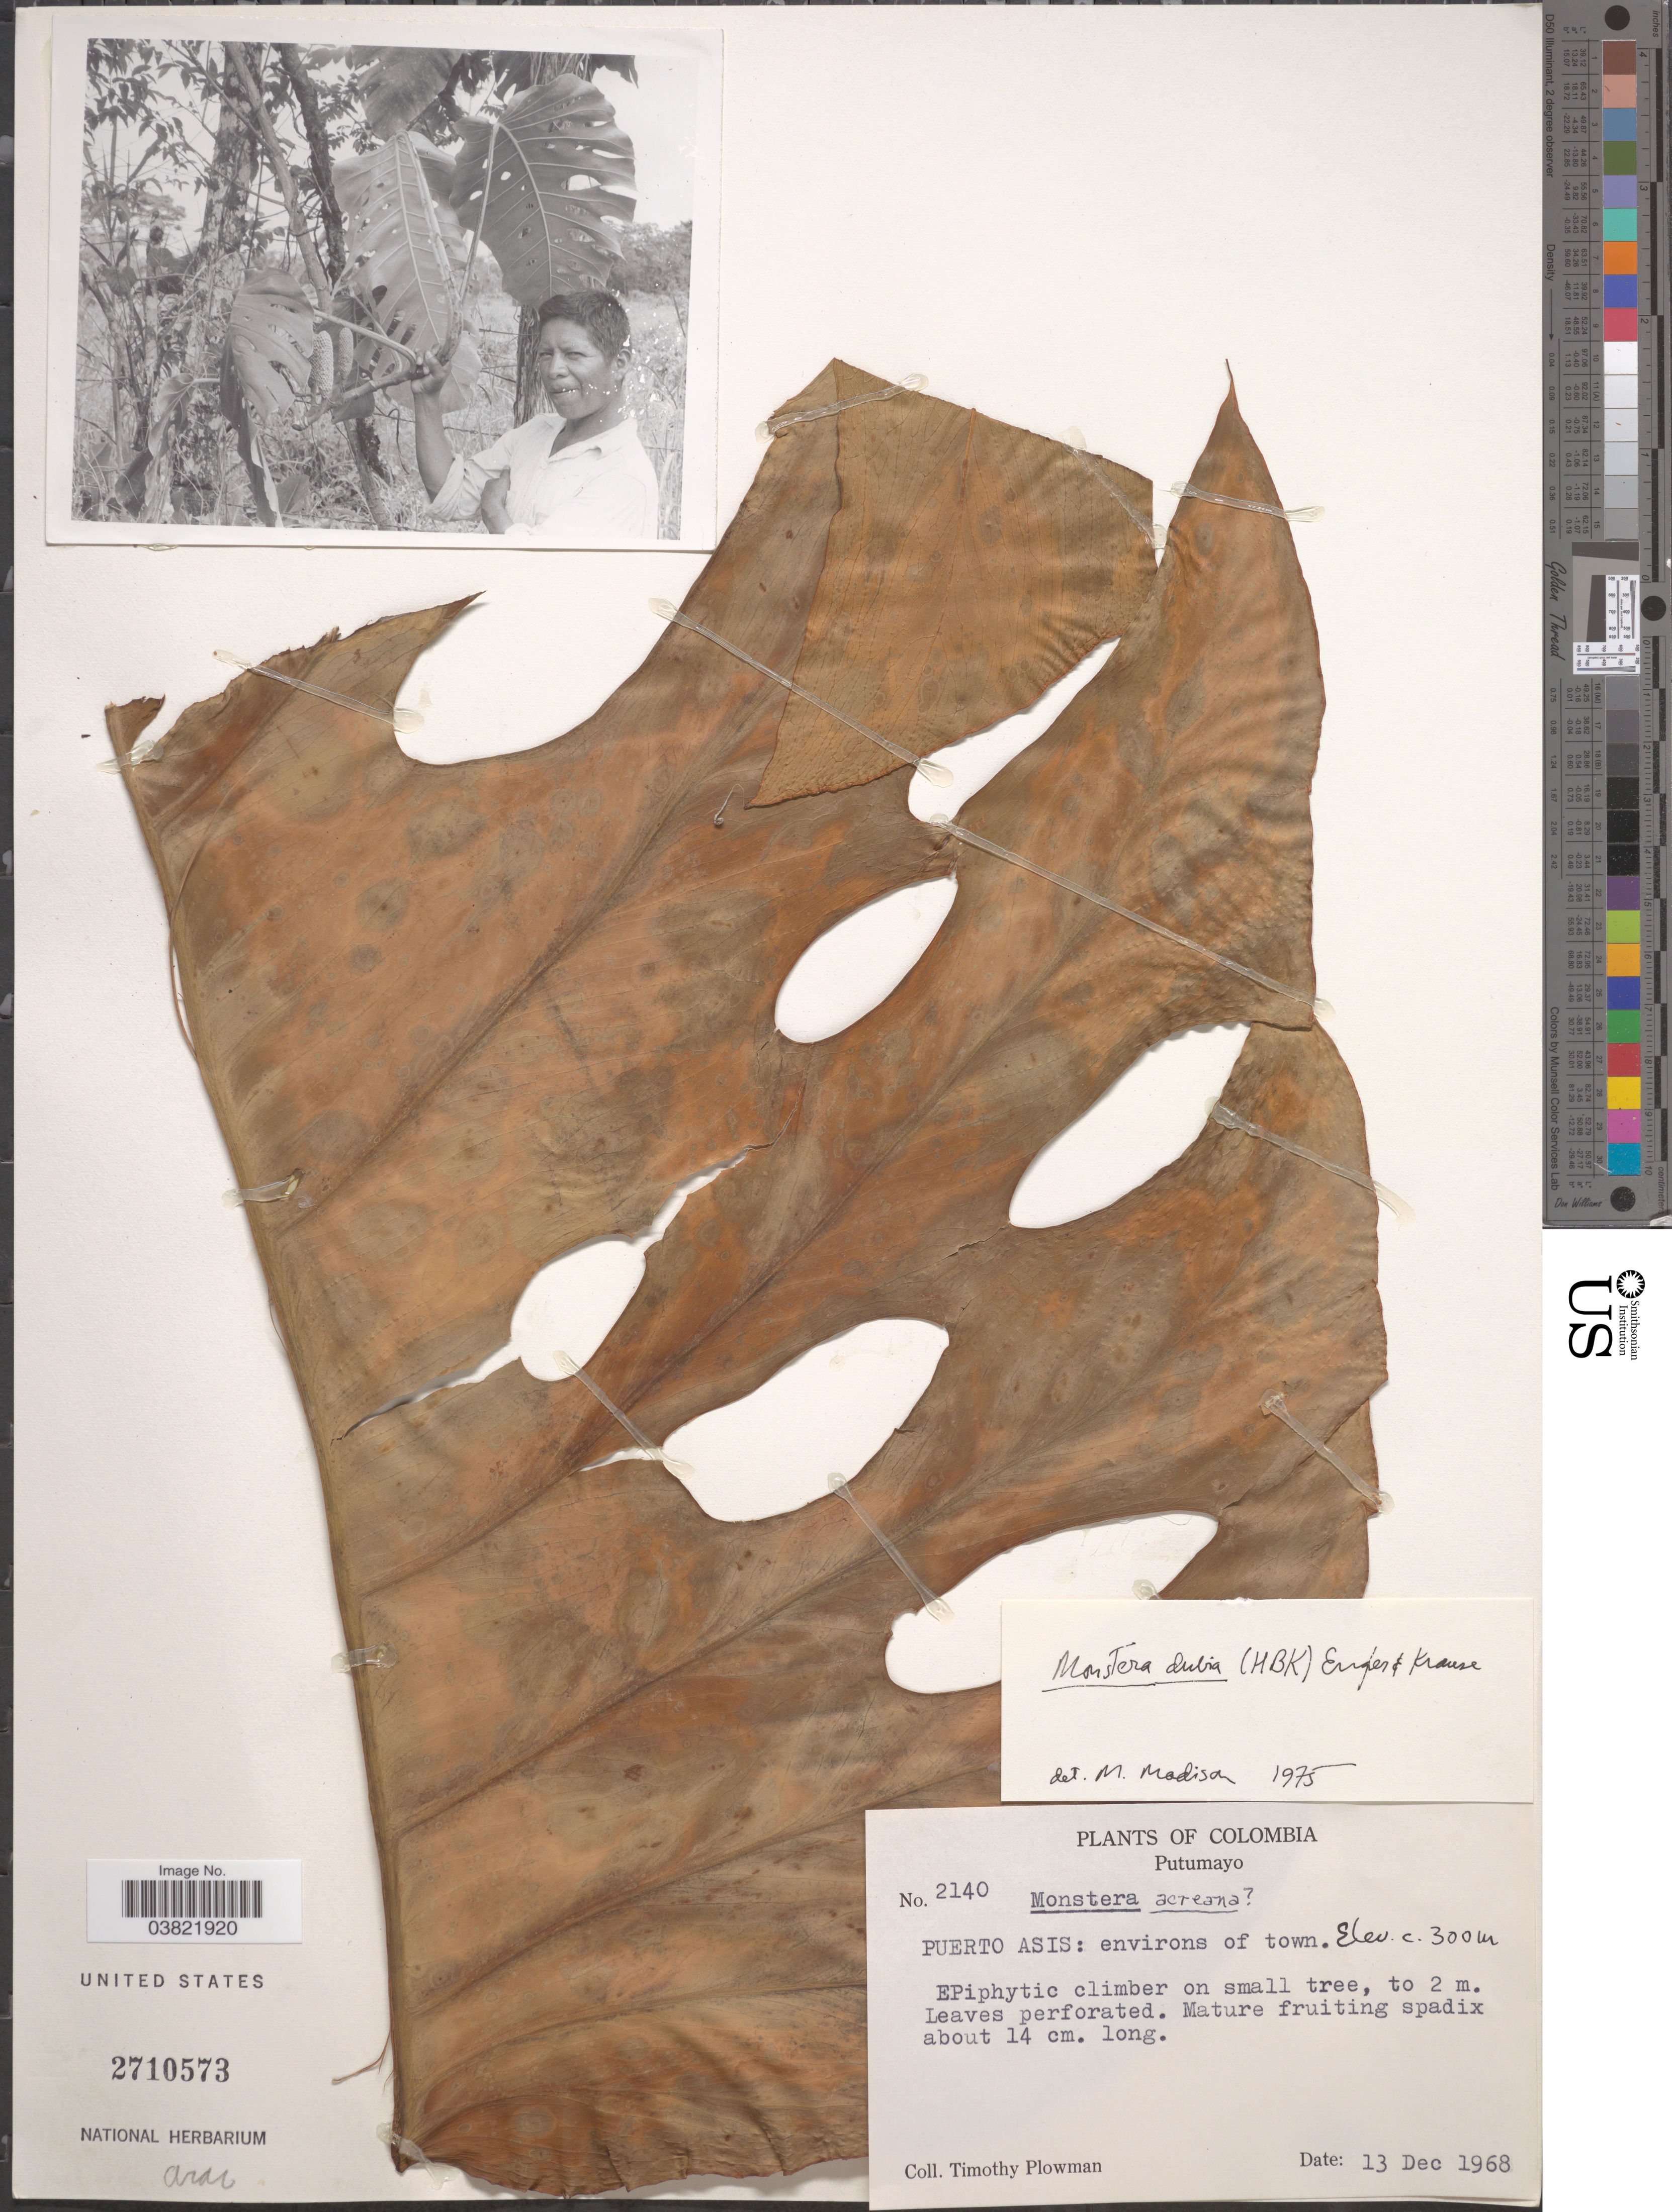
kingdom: Plantae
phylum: Tracheophyta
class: Liliopsida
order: Alismatales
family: Araceae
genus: Monstera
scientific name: Monstera dubia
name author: (Kunth) Engl. & K. Krause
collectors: T. Plowman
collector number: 2140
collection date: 1968-12-13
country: Colombia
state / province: Putumayo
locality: Puerto Asis: environs of town.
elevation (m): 300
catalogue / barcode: US 2710573